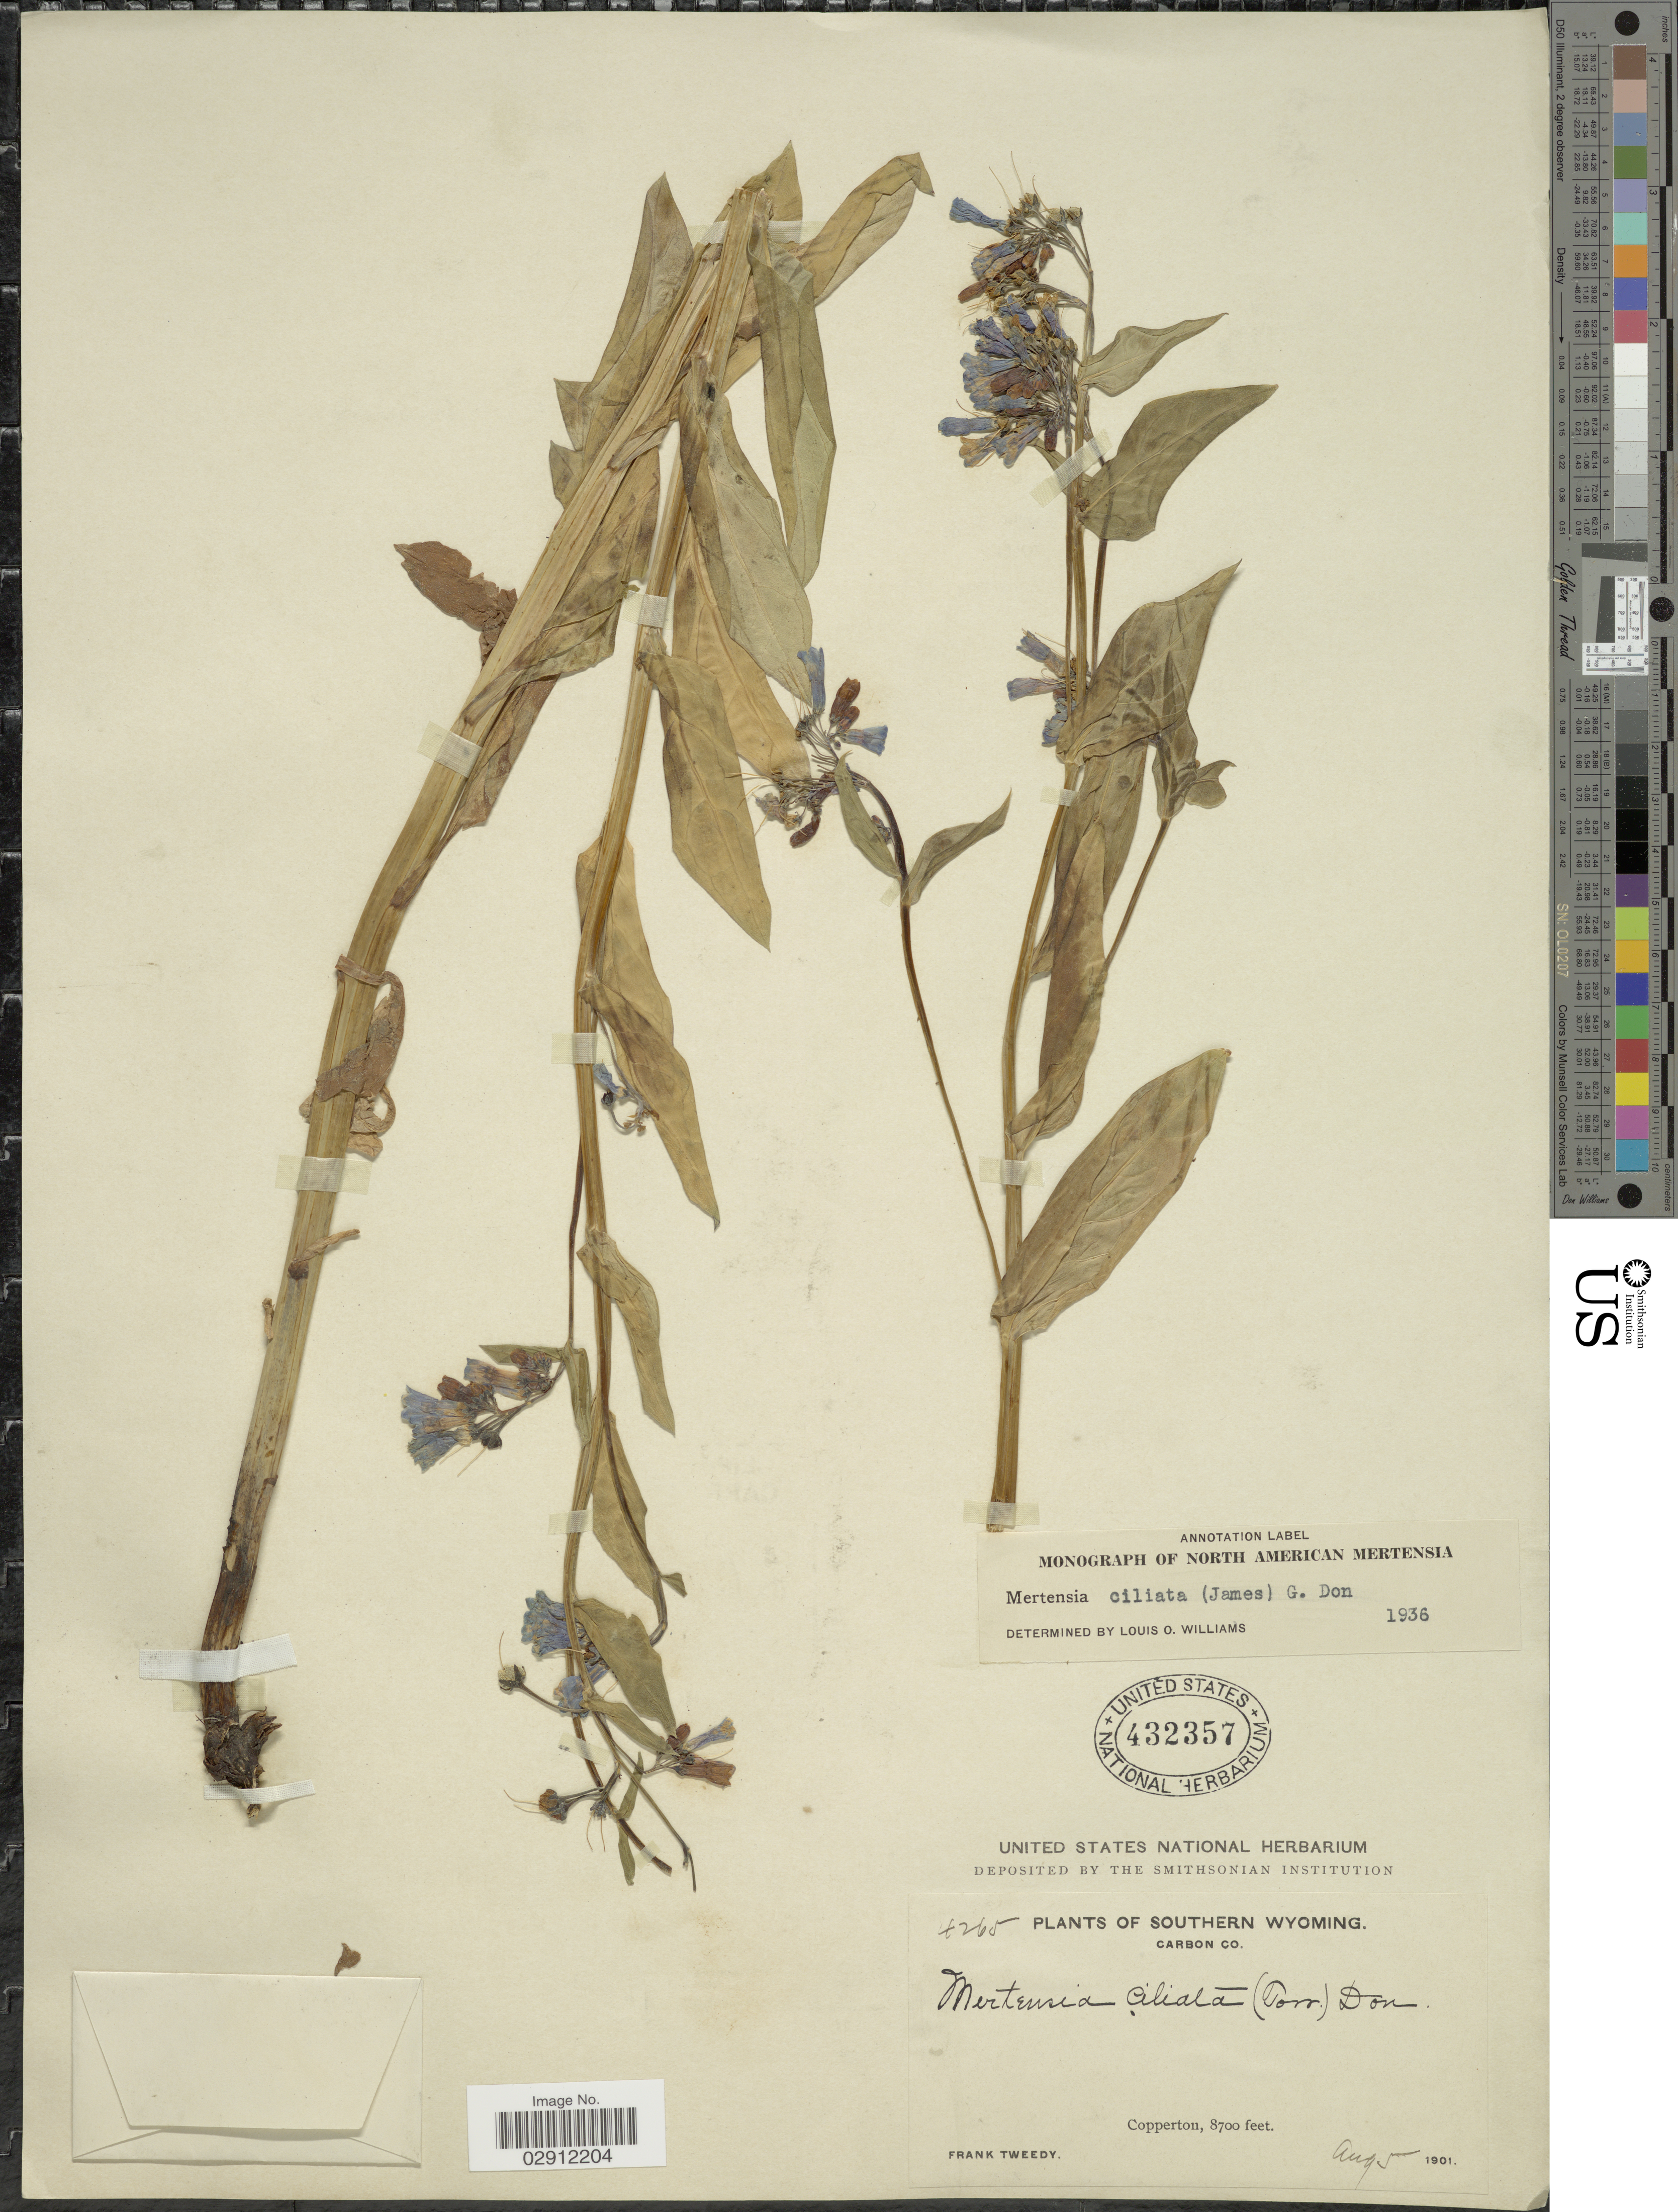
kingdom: Plantae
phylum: Tracheophyta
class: Magnoliopsida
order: Boraginales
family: Boraginaceae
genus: Mertensia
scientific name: Mertensia ciliata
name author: (James) G. Don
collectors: F. Tweedy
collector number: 4265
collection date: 1901-08-05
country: United States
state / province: Wyoming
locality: Southern Wyoming. Carbon Co. Copperton.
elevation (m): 2652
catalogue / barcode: US 432357